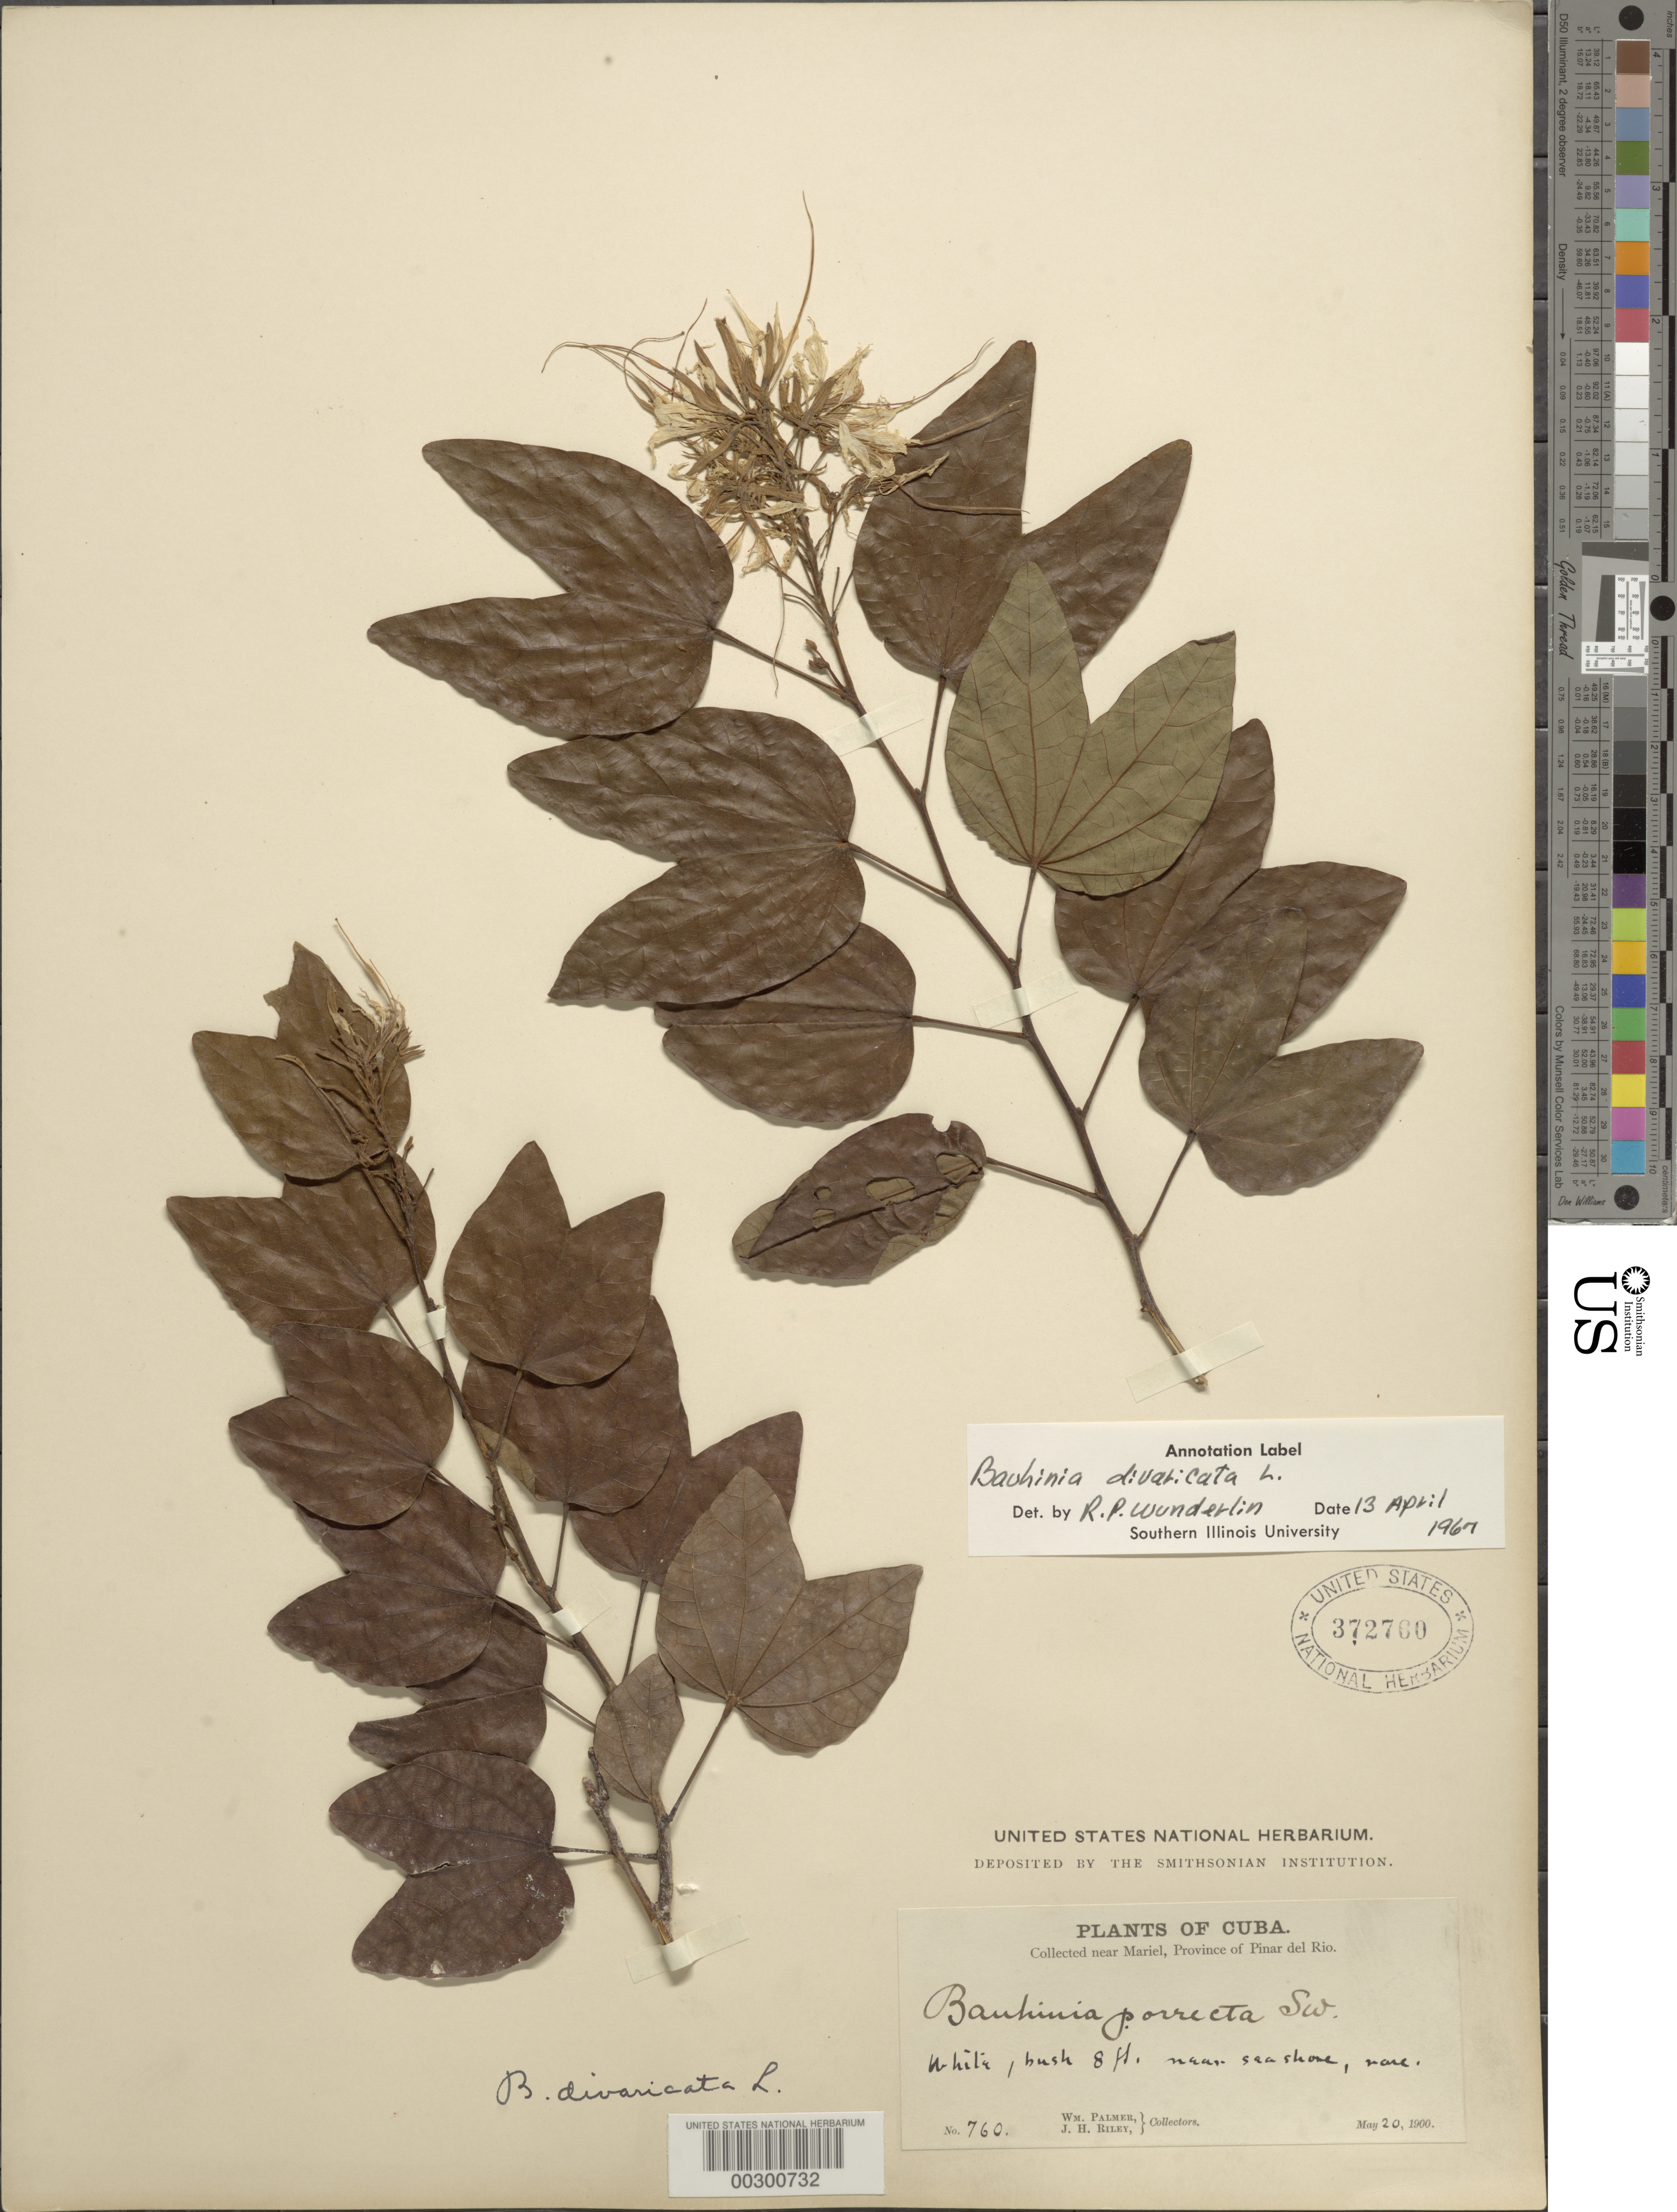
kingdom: Plantae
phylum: Tracheophyta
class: Magnoliopsida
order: Fabales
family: Fabaceae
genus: Bauhinia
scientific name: Bauhinia divaricata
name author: L.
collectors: W. Palmer & J. H. Riley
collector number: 760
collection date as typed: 20 May 1900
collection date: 1900-05-20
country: Cuba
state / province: Pinar del Río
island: Greater Antilles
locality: Near mariel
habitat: Near seashore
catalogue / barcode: US 372760